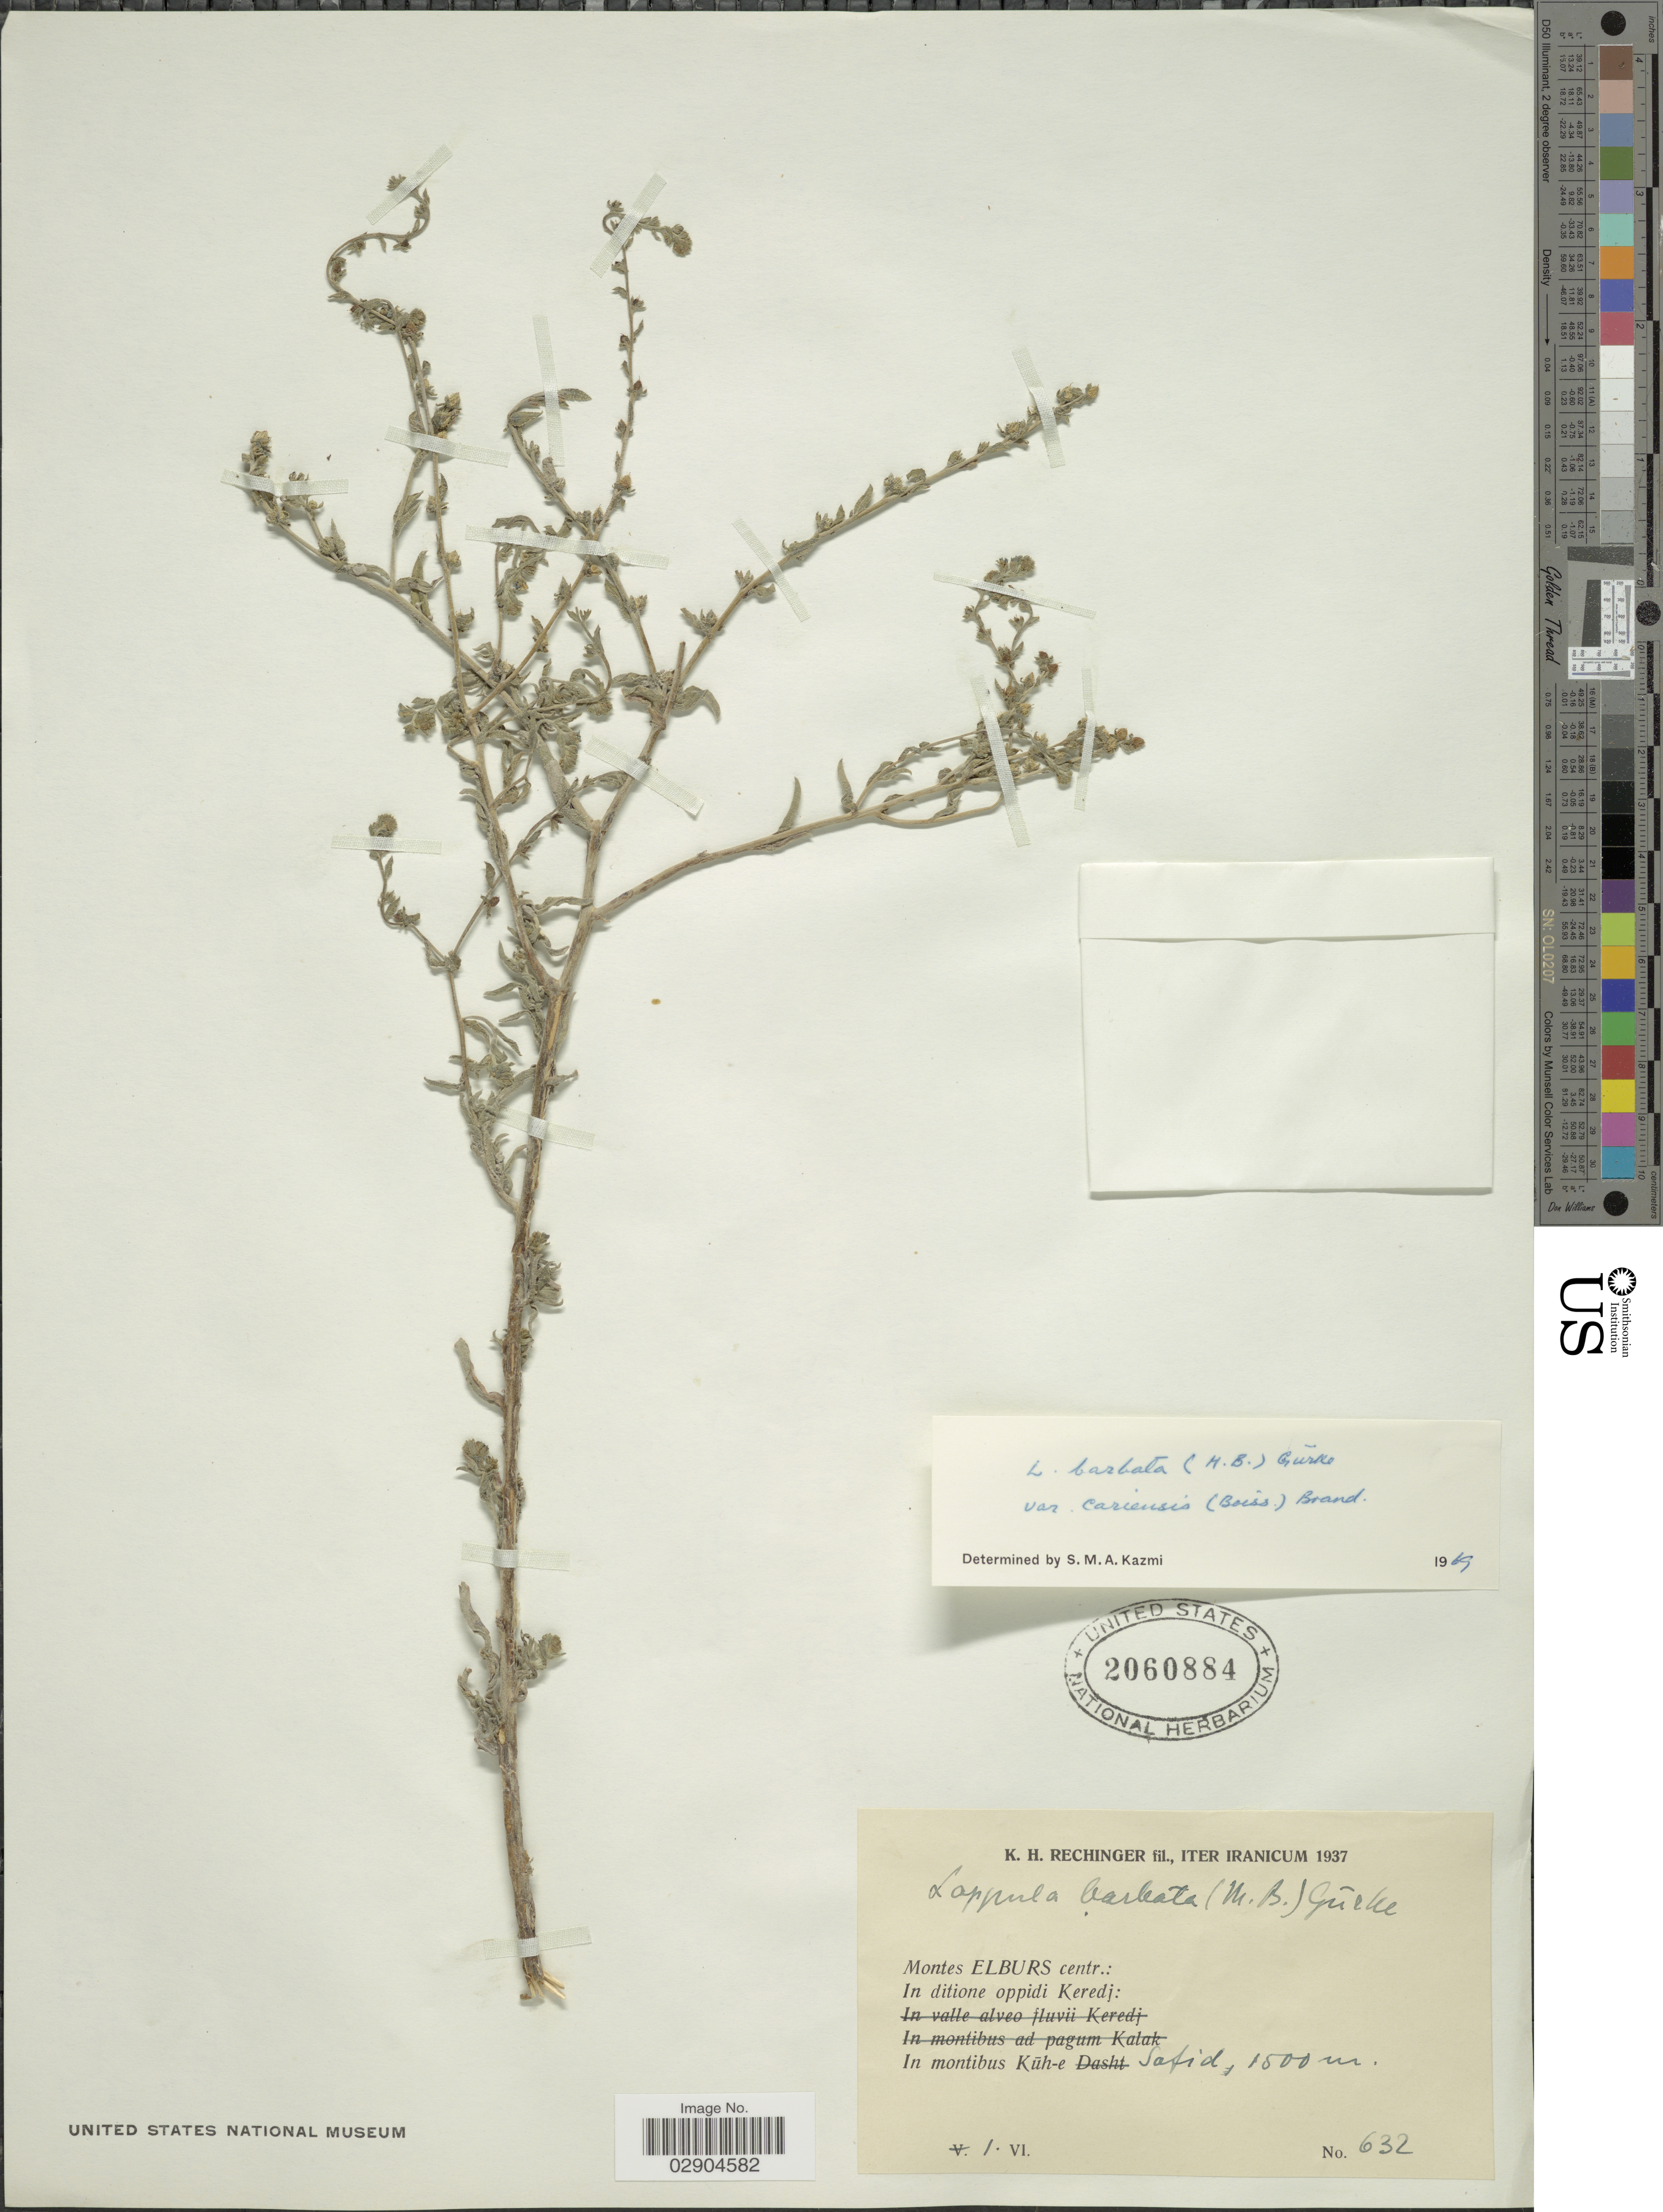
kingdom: Plantae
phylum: Tracheophyta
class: Magnoliopsida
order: Boraginales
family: Boraginaceae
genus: Lappula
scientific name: Lappula barbata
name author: (M. Bieb.) Gürke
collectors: K. H. Rechinger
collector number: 632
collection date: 1937-06-01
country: Iran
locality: Montes Elburs centr.: In ditione oppidi Keredj: In montibus Küh-e Safid.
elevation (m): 1500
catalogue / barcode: US 2060884